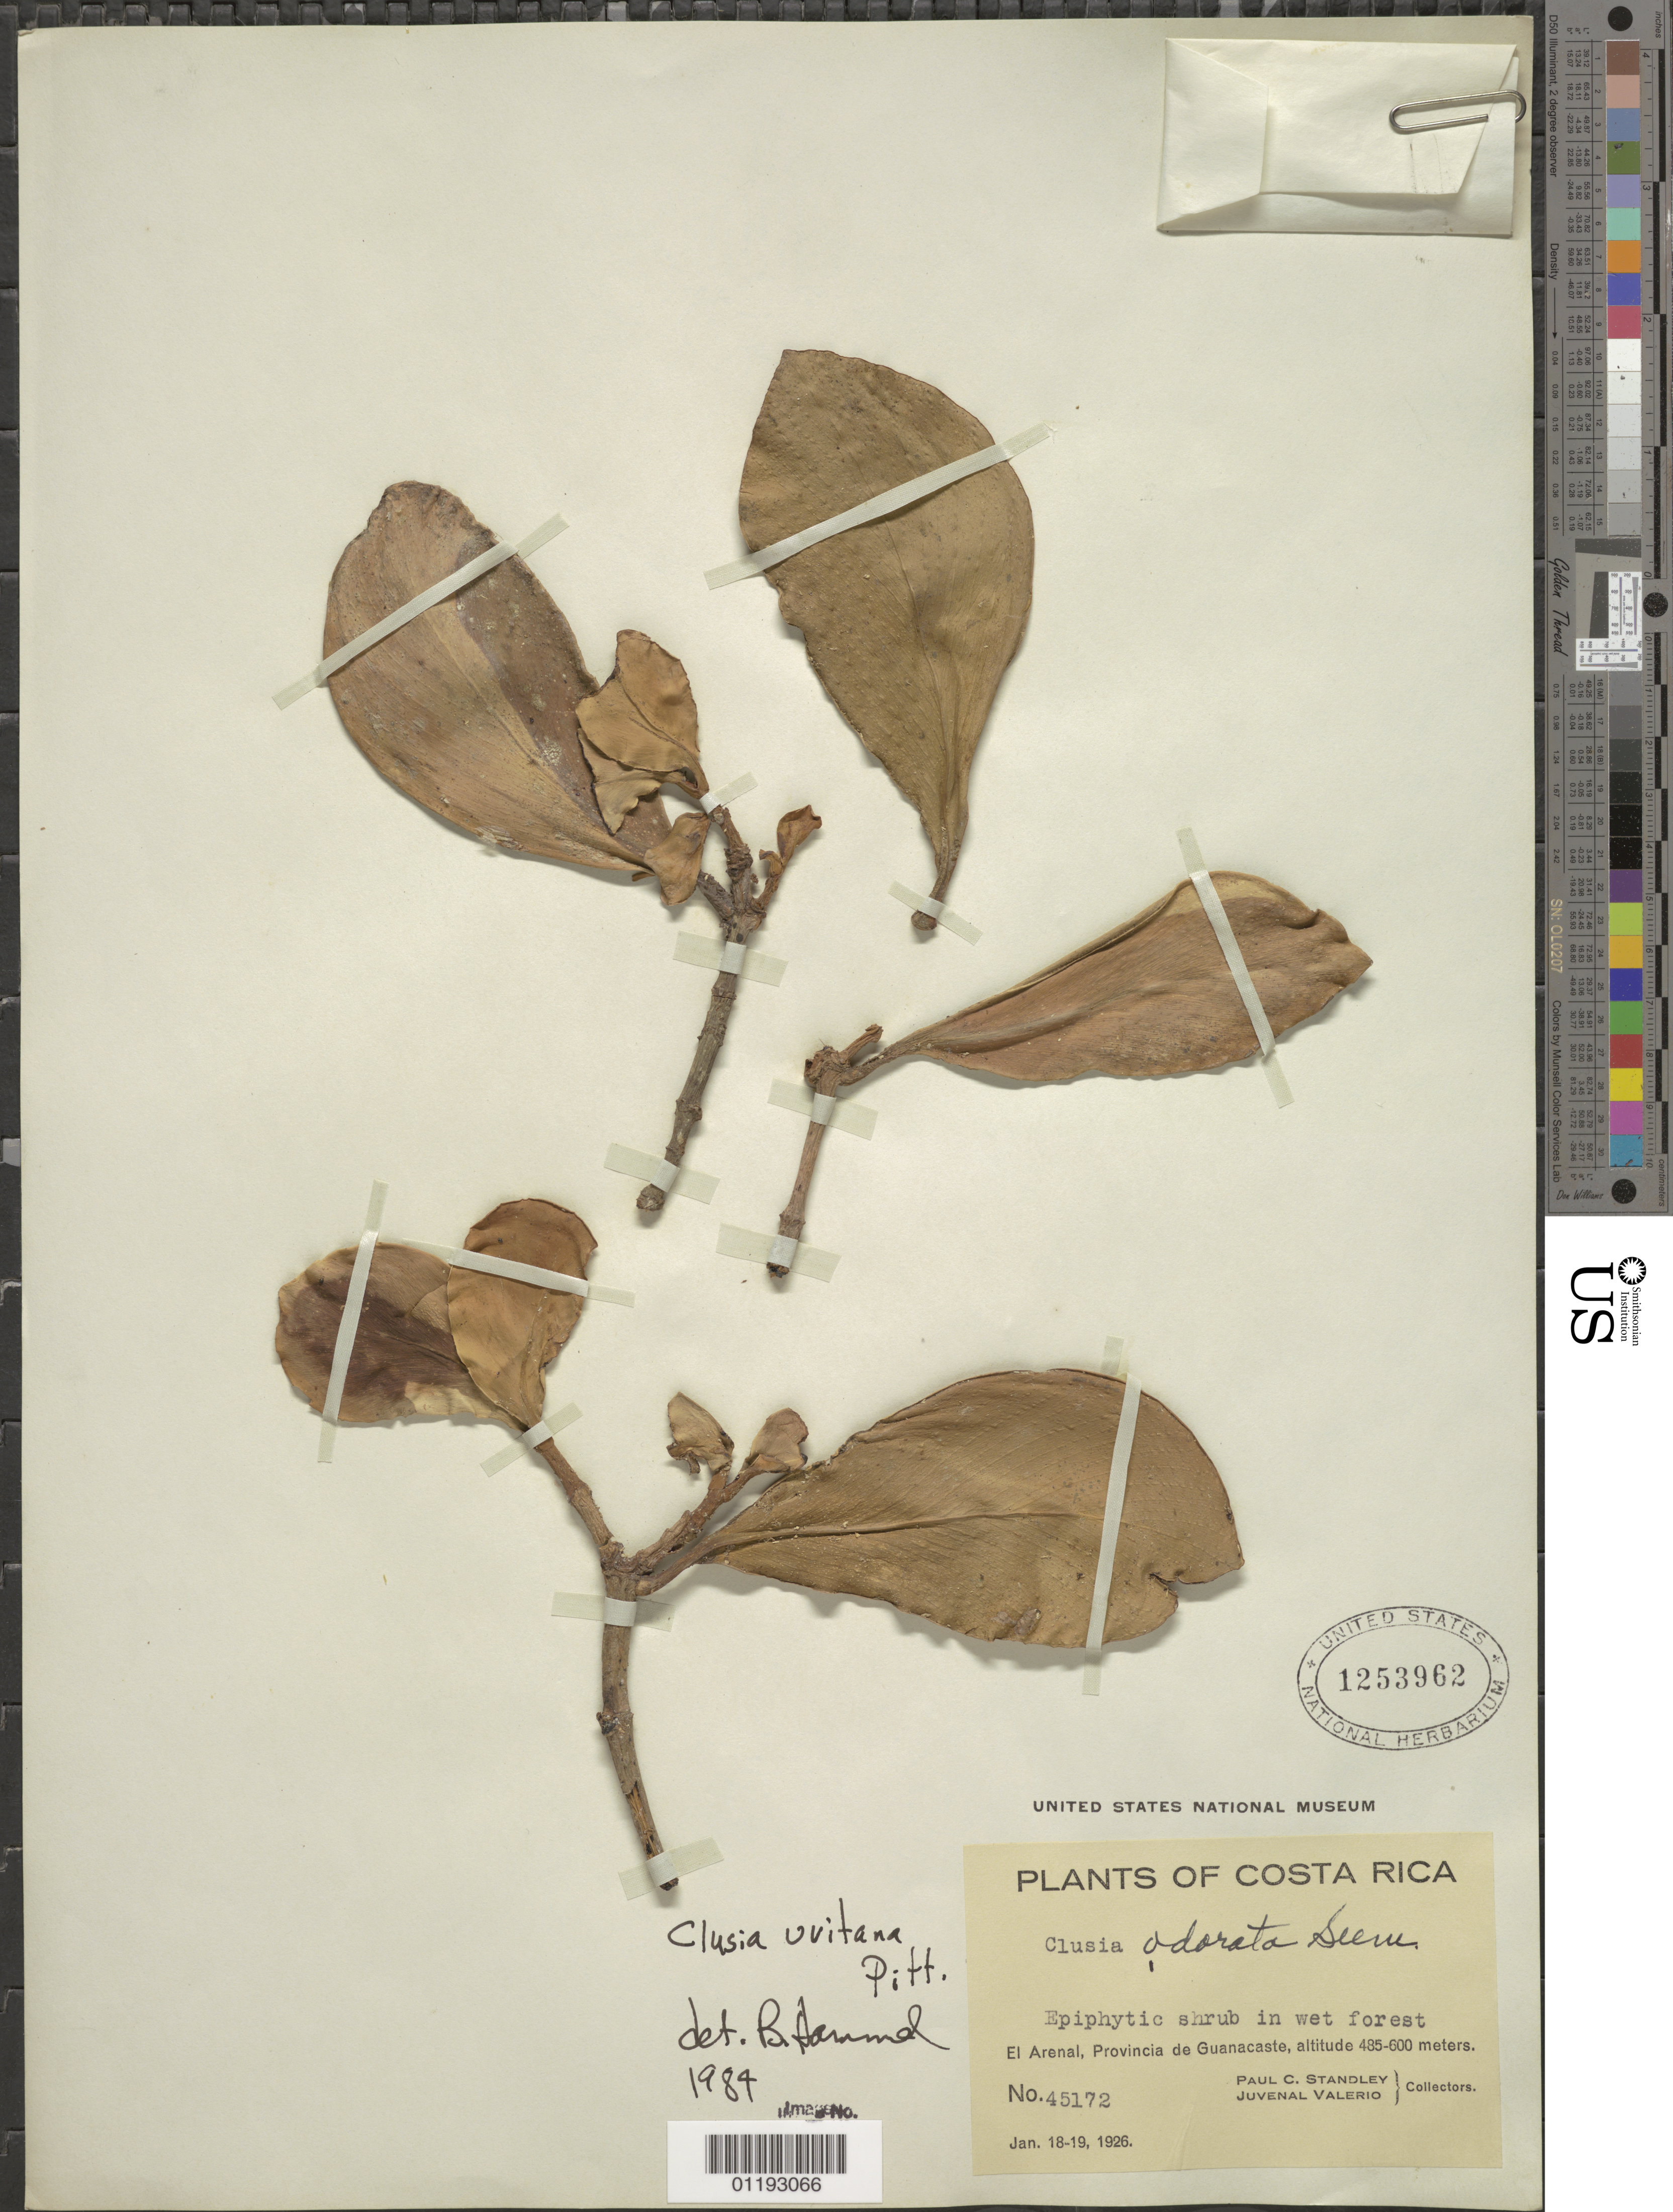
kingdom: Plantae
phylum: Tracheophyta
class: Magnoliopsida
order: Malpighiales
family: Clusiaceae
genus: Clusia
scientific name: Clusia uvitana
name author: Pittier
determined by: Hammel, --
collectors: P. C. Standley & J. Valerio R.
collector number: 45172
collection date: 1926-01-18/1926-01-19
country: Costa Rica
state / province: Guanacaste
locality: El Arenal.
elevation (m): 485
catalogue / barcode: US 1253962